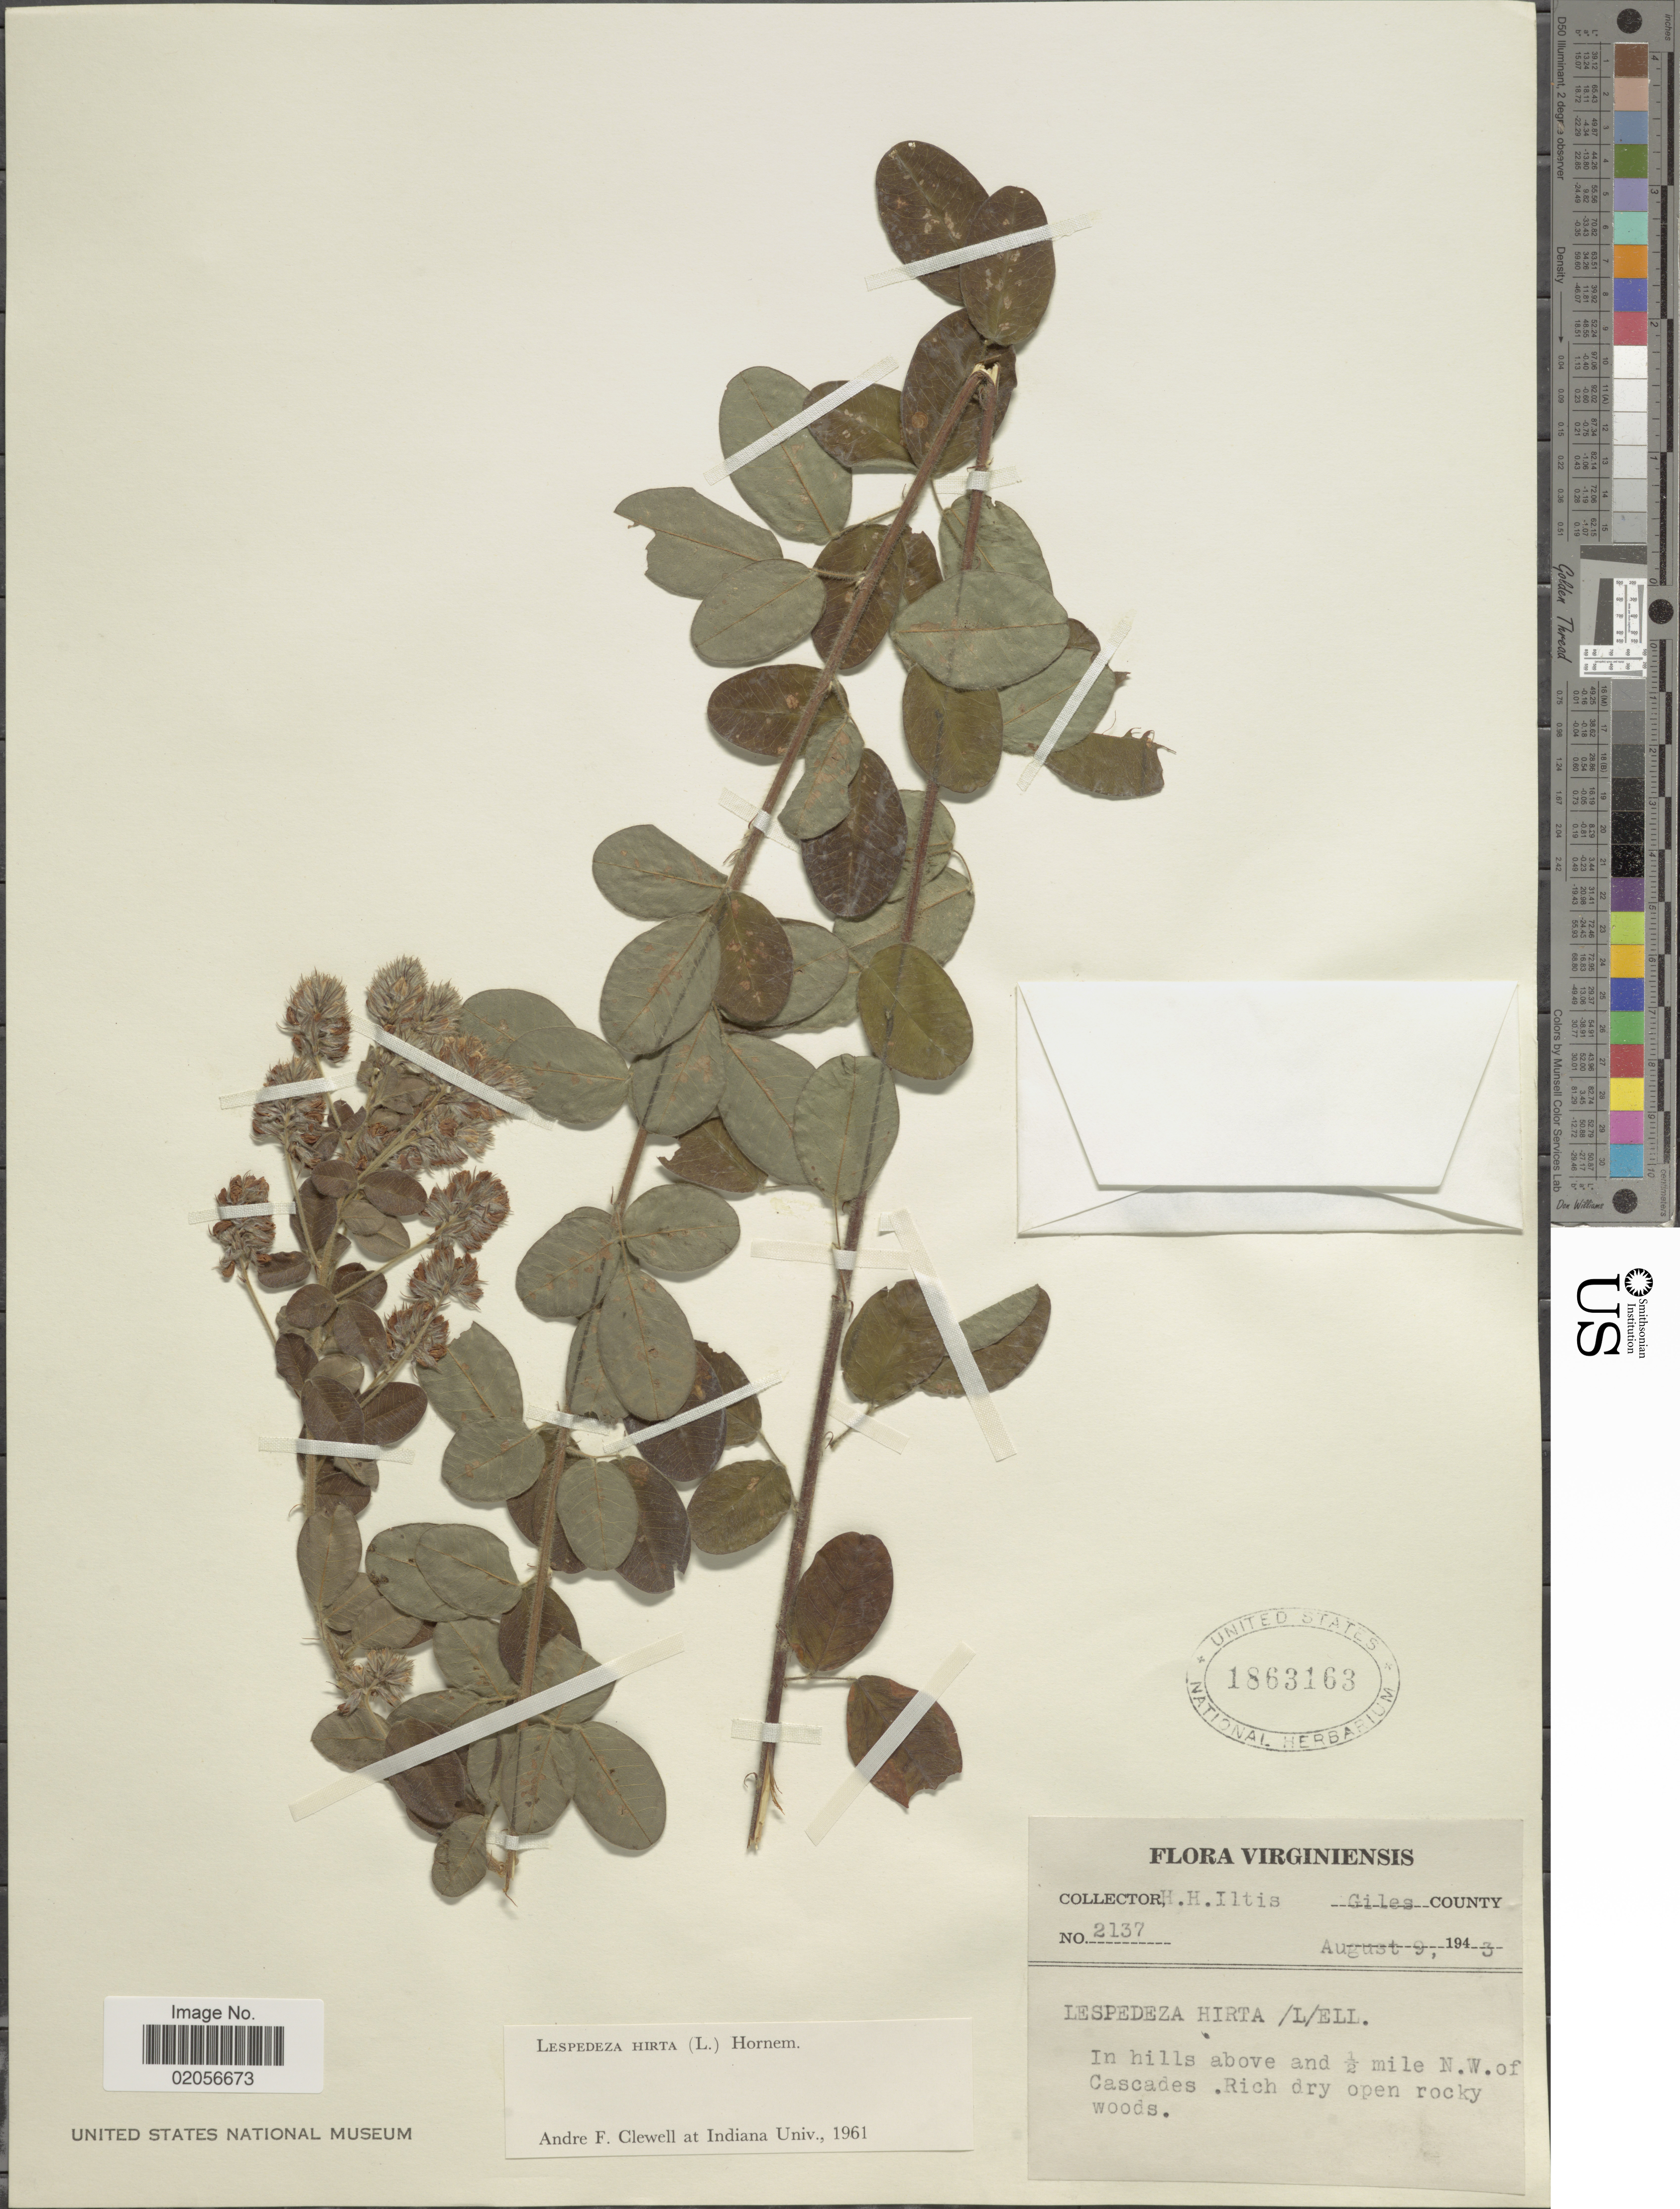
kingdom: Plantae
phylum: Tracheophyta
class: Magnoliopsida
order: Fabales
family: Fabaceae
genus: Lespedeza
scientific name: Lespedeza hirta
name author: (L.) Hornem.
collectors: H. H. Iltis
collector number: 2137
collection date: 1943-08-09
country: United States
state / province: Virginia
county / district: Giles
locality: In hills above and ½ mile N.W. of Cascades. Rich dry open rocky woods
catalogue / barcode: US 1863163